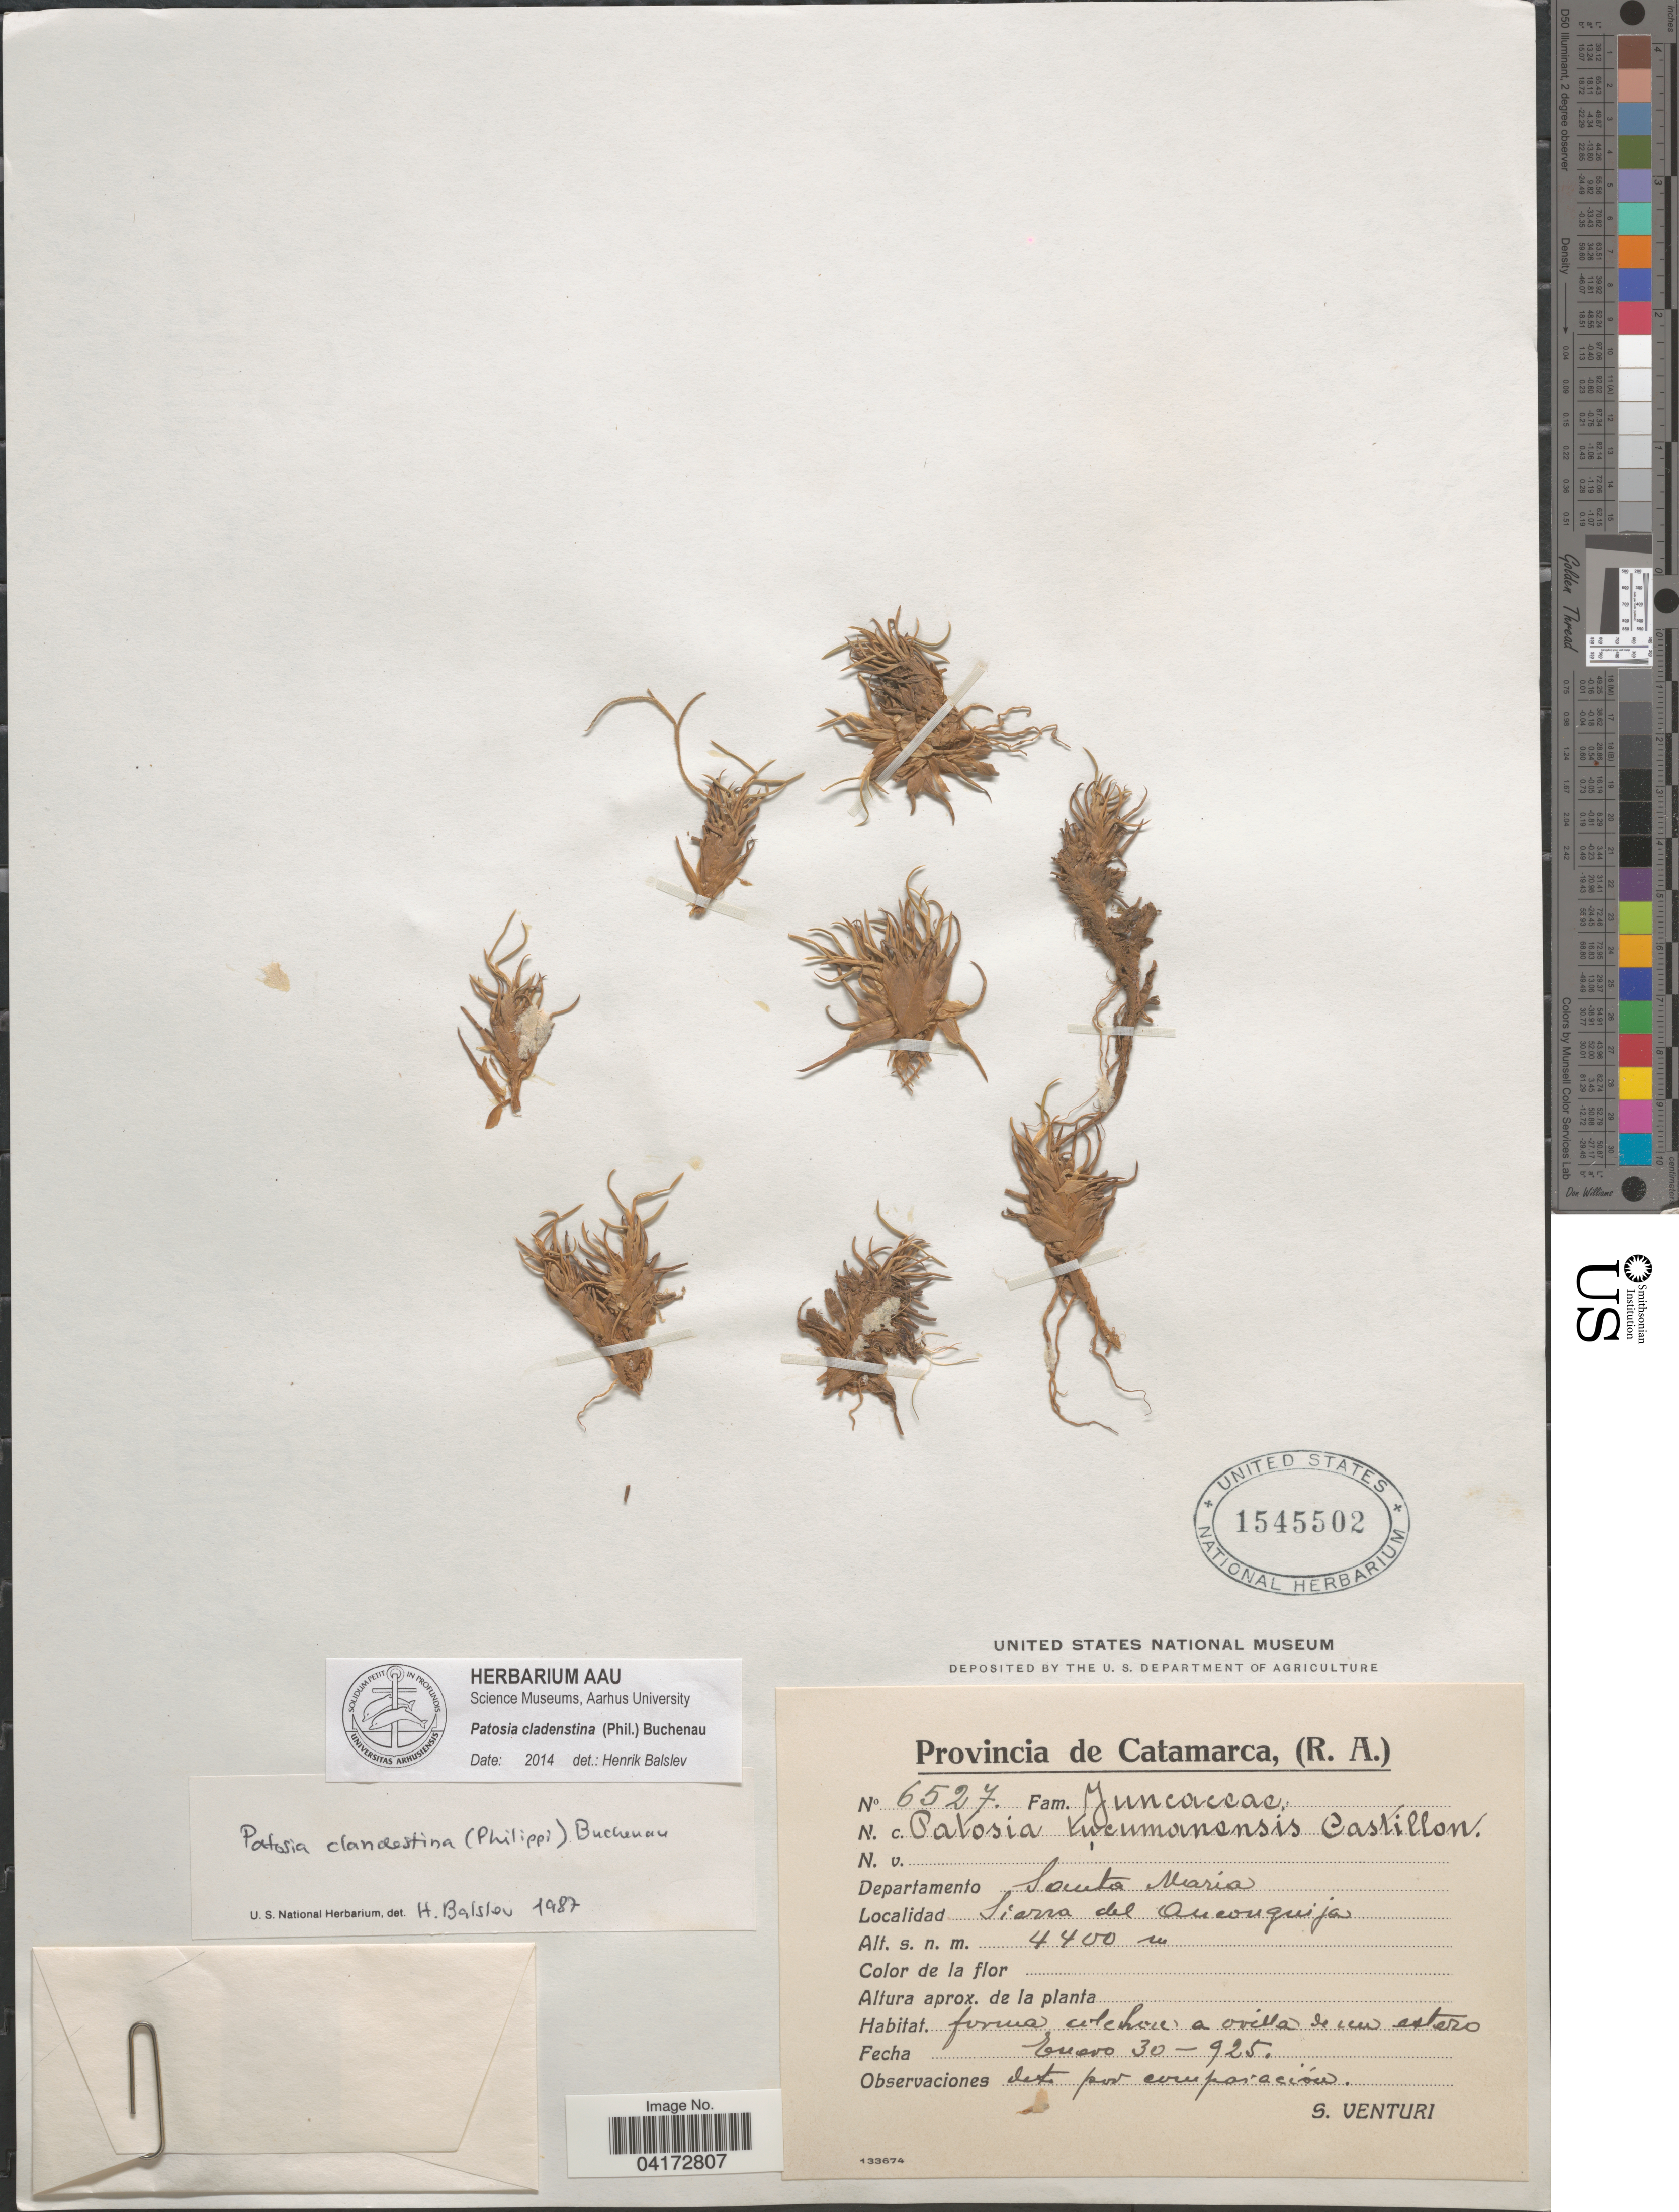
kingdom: Plantae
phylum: Tracheophyta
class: Liliopsida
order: Poales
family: Juncaceae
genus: Patosia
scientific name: Patosia clandestina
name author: (Phil.) Buchenau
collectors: S. Venturi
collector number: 6527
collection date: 1925-01-30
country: Argentina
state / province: Catamarca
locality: (R. A.). Departamento Santa Maria. Sierra del Anconquija.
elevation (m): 4400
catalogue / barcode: US 1545502